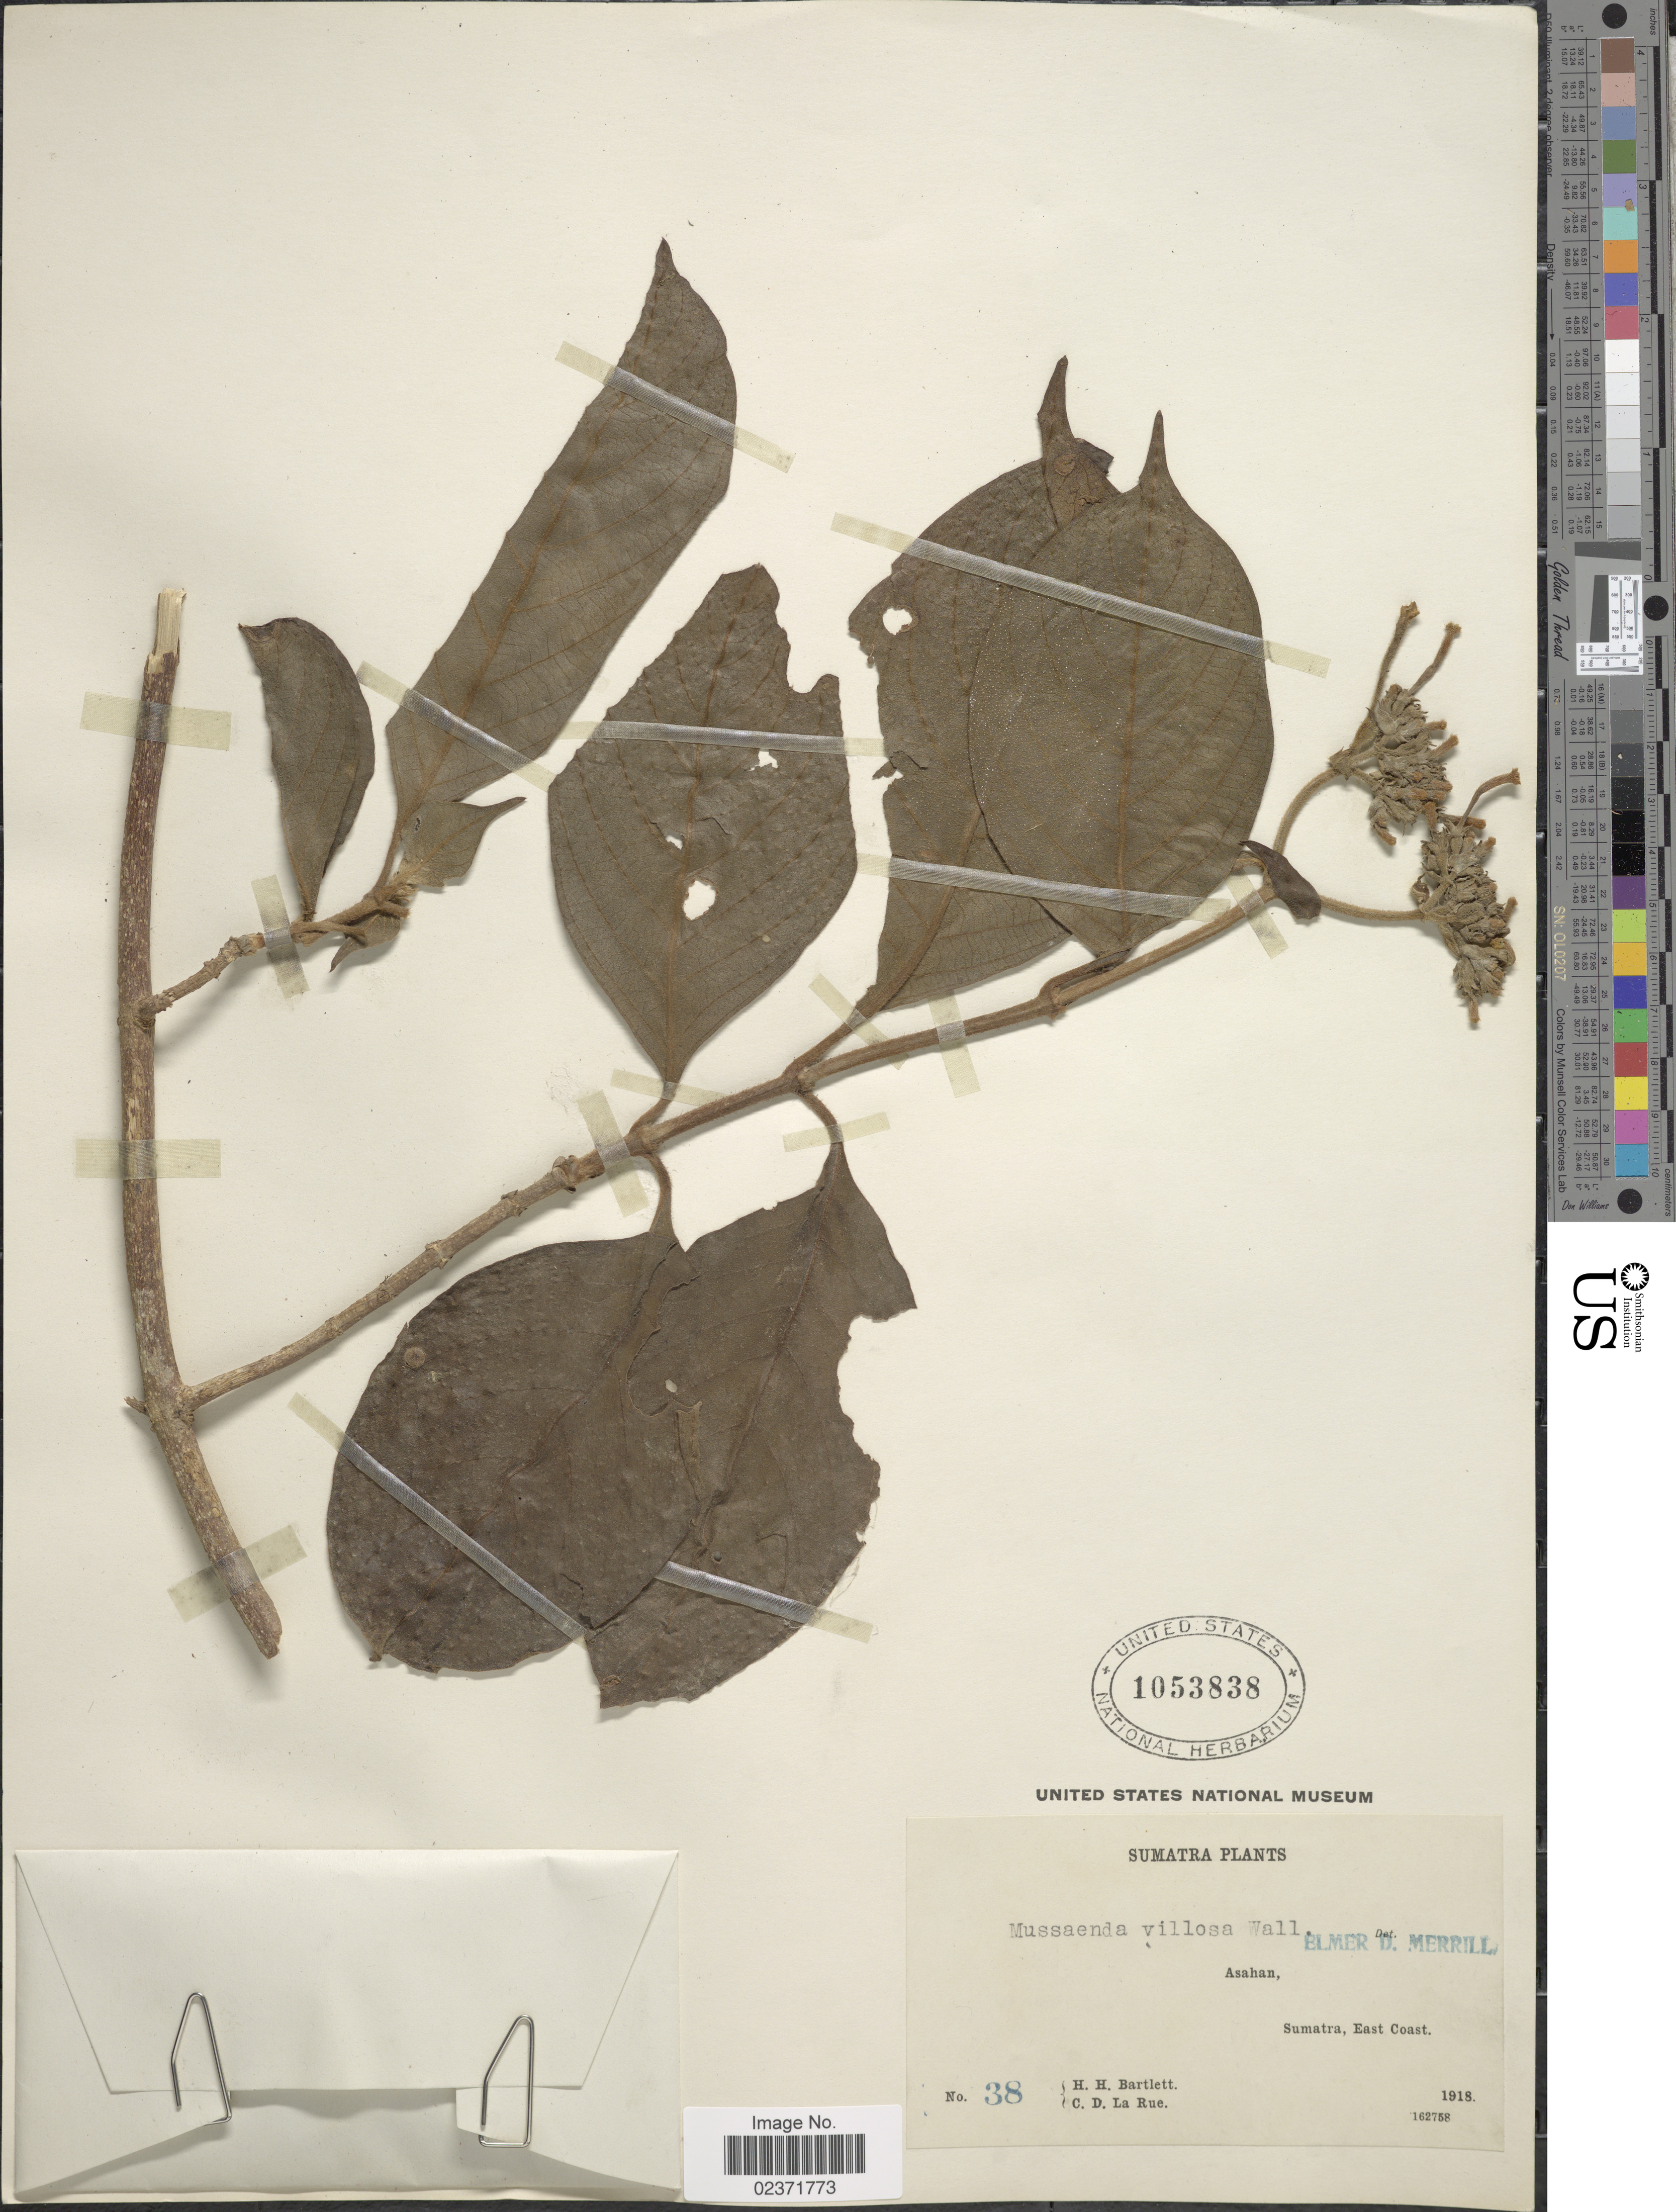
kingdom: Plantae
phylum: Tracheophyta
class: Magnoliopsida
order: Gentianales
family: Rubiaceae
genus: Mussaenda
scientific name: Mussaenda villosa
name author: Wall. ex G. Don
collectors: H. H. Bartlett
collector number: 38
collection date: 1918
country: Indonesia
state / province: Sumatra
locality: Asahan, Sumatra, East Coast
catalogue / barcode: US 1053838